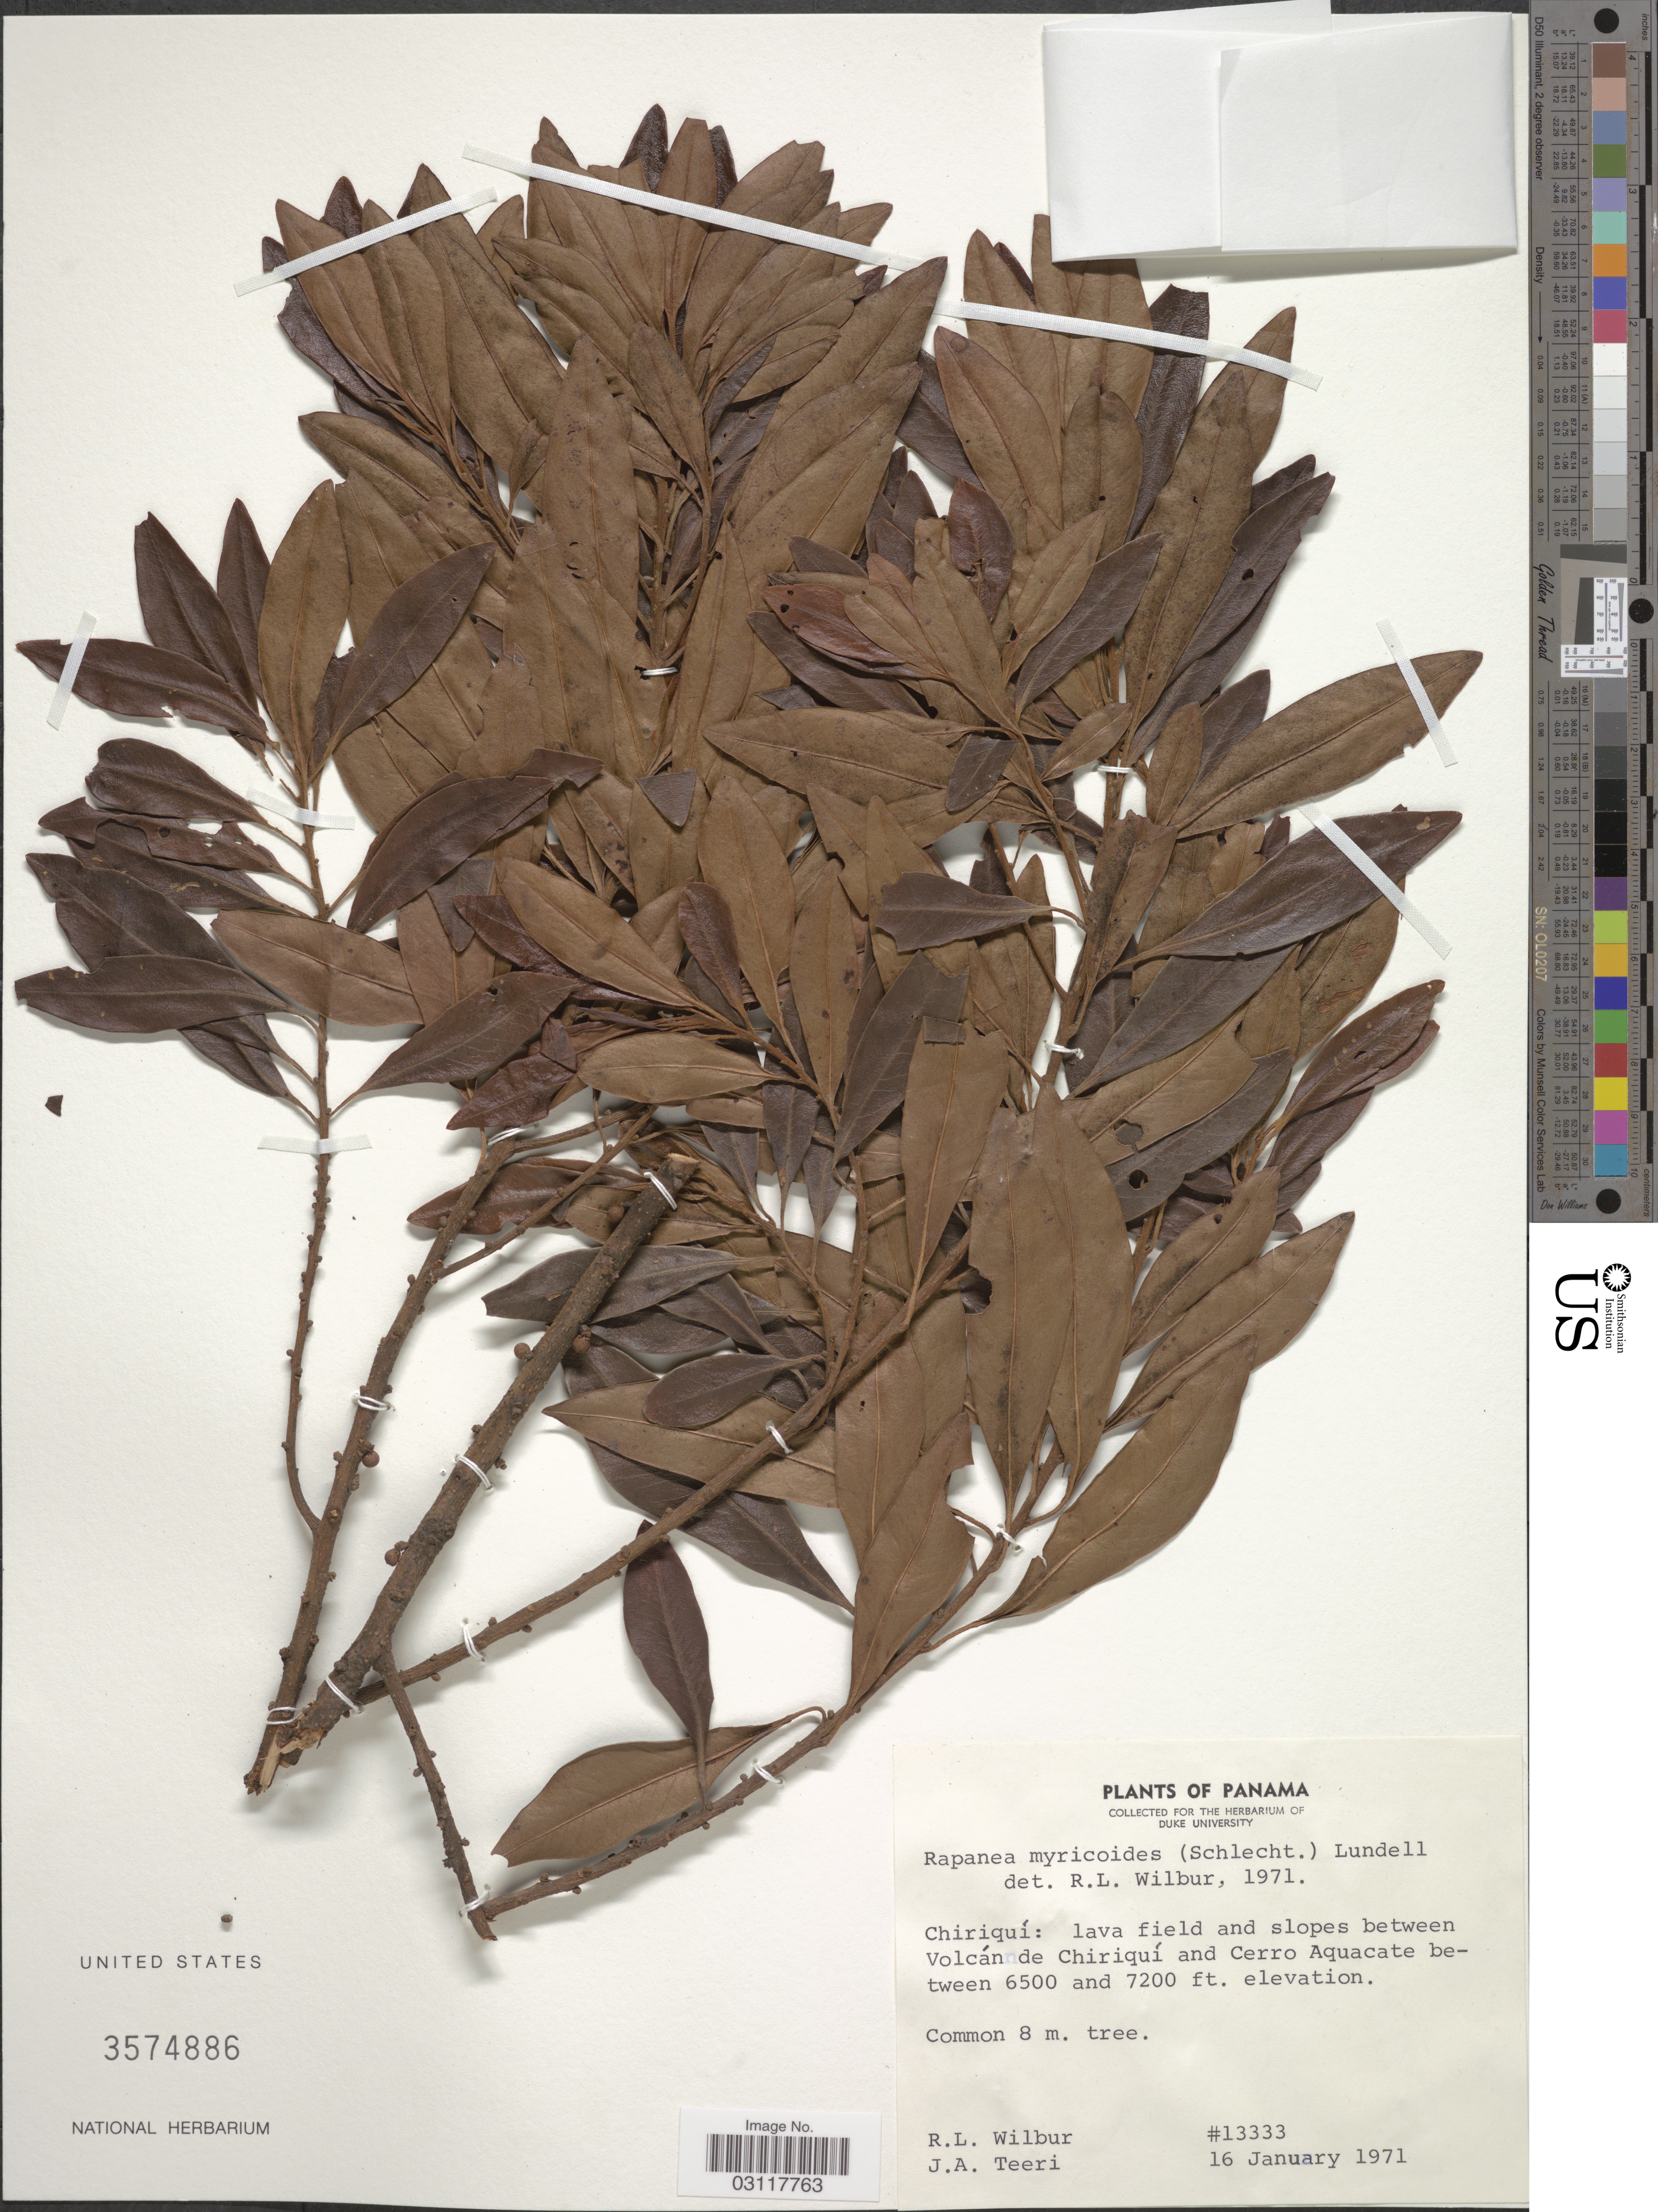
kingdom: Plantae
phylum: Tracheophyta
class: Magnoliopsida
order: Ericales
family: Primulaceae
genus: Rapanea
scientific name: Rapanea myricoides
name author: (Schltdl.) Lundell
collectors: R. L. Wilbur & J. Teeri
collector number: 13333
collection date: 1971-01-16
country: Panama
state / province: Chiriqui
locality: Lava field and slopes between Volcán de Chiriquí and Cerro Aguacate.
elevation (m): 1981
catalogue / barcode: US 3574886